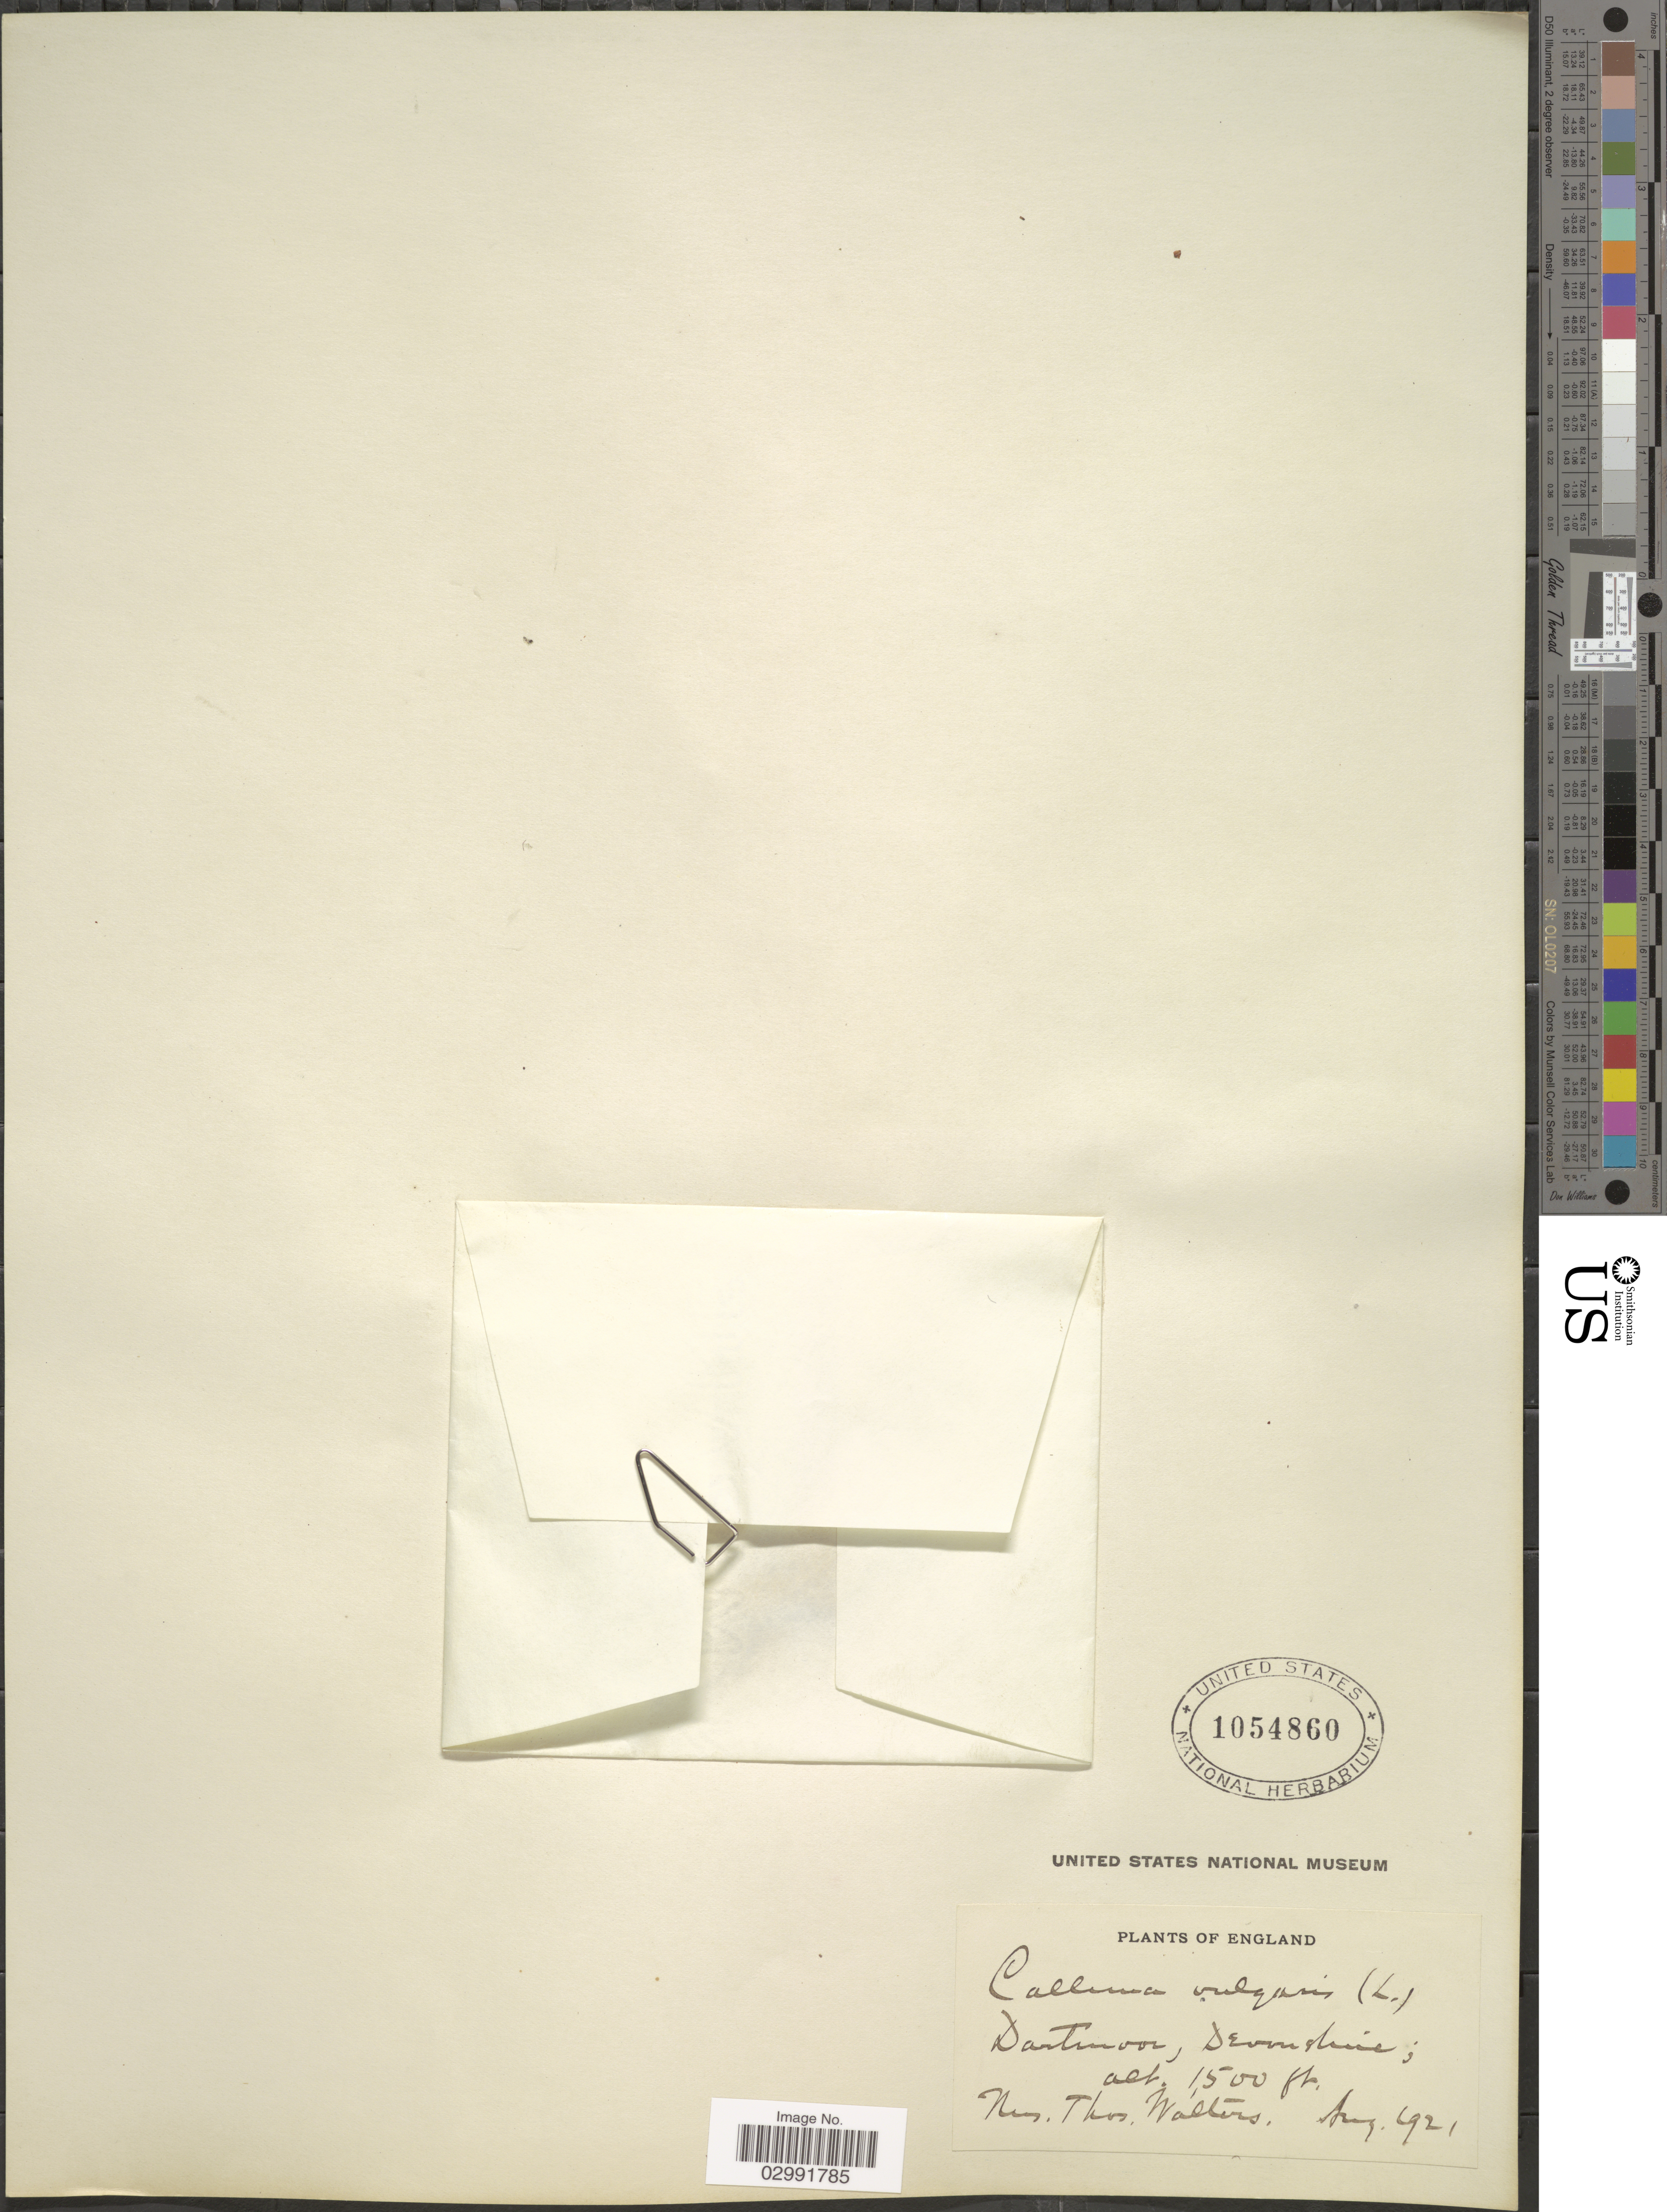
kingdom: Plantae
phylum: Tracheophyta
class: Magnoliopsida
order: Ericales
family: Ericaceae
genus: Calluna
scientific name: Calluna vulgaris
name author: (L.) Hull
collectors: T. Walters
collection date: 1921-08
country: United Kingdom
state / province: England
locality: Dartmoor, Devonshire.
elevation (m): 457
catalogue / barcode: US 1054860